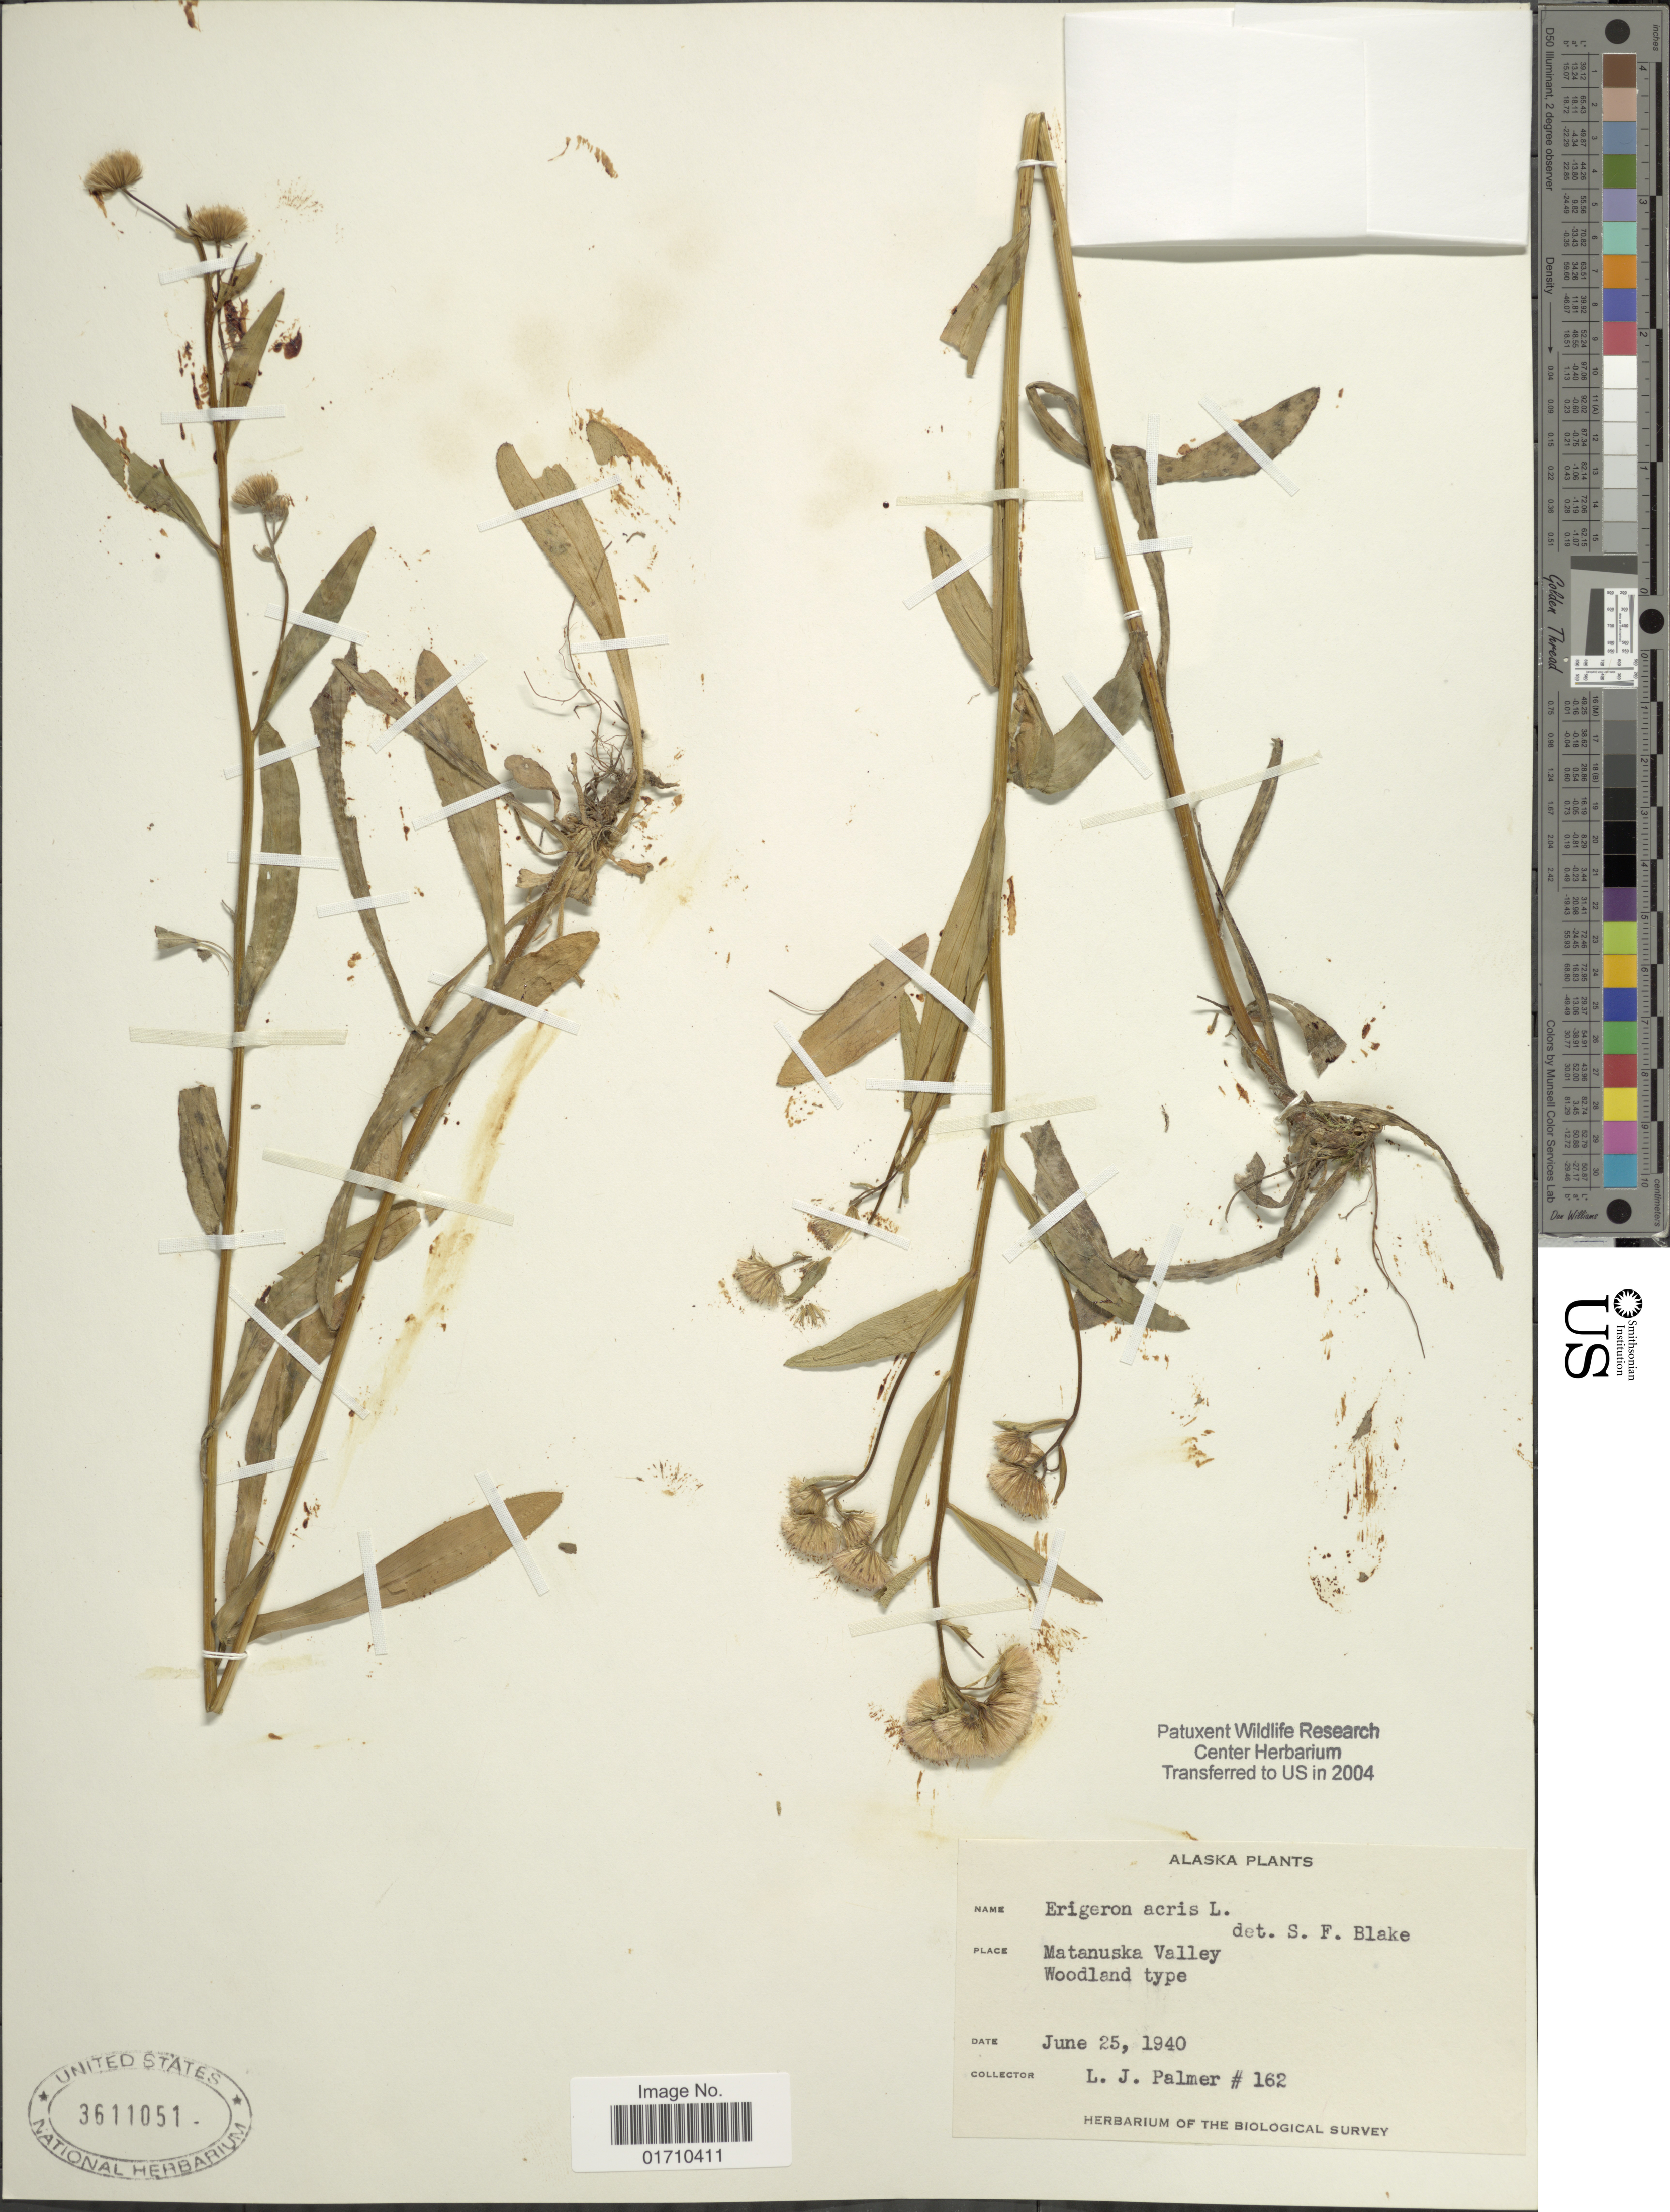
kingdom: Plantae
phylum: Tracheophyta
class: Magnoliopsida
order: Asterales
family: Asteraceae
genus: Erigeron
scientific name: Erigeron acris var. asteroides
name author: (Andrz.) DC.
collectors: L. J. Palmer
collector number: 162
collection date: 1940-06-25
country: United States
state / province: Alaska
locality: Matanuska Valley, Woodland type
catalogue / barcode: US 3611051